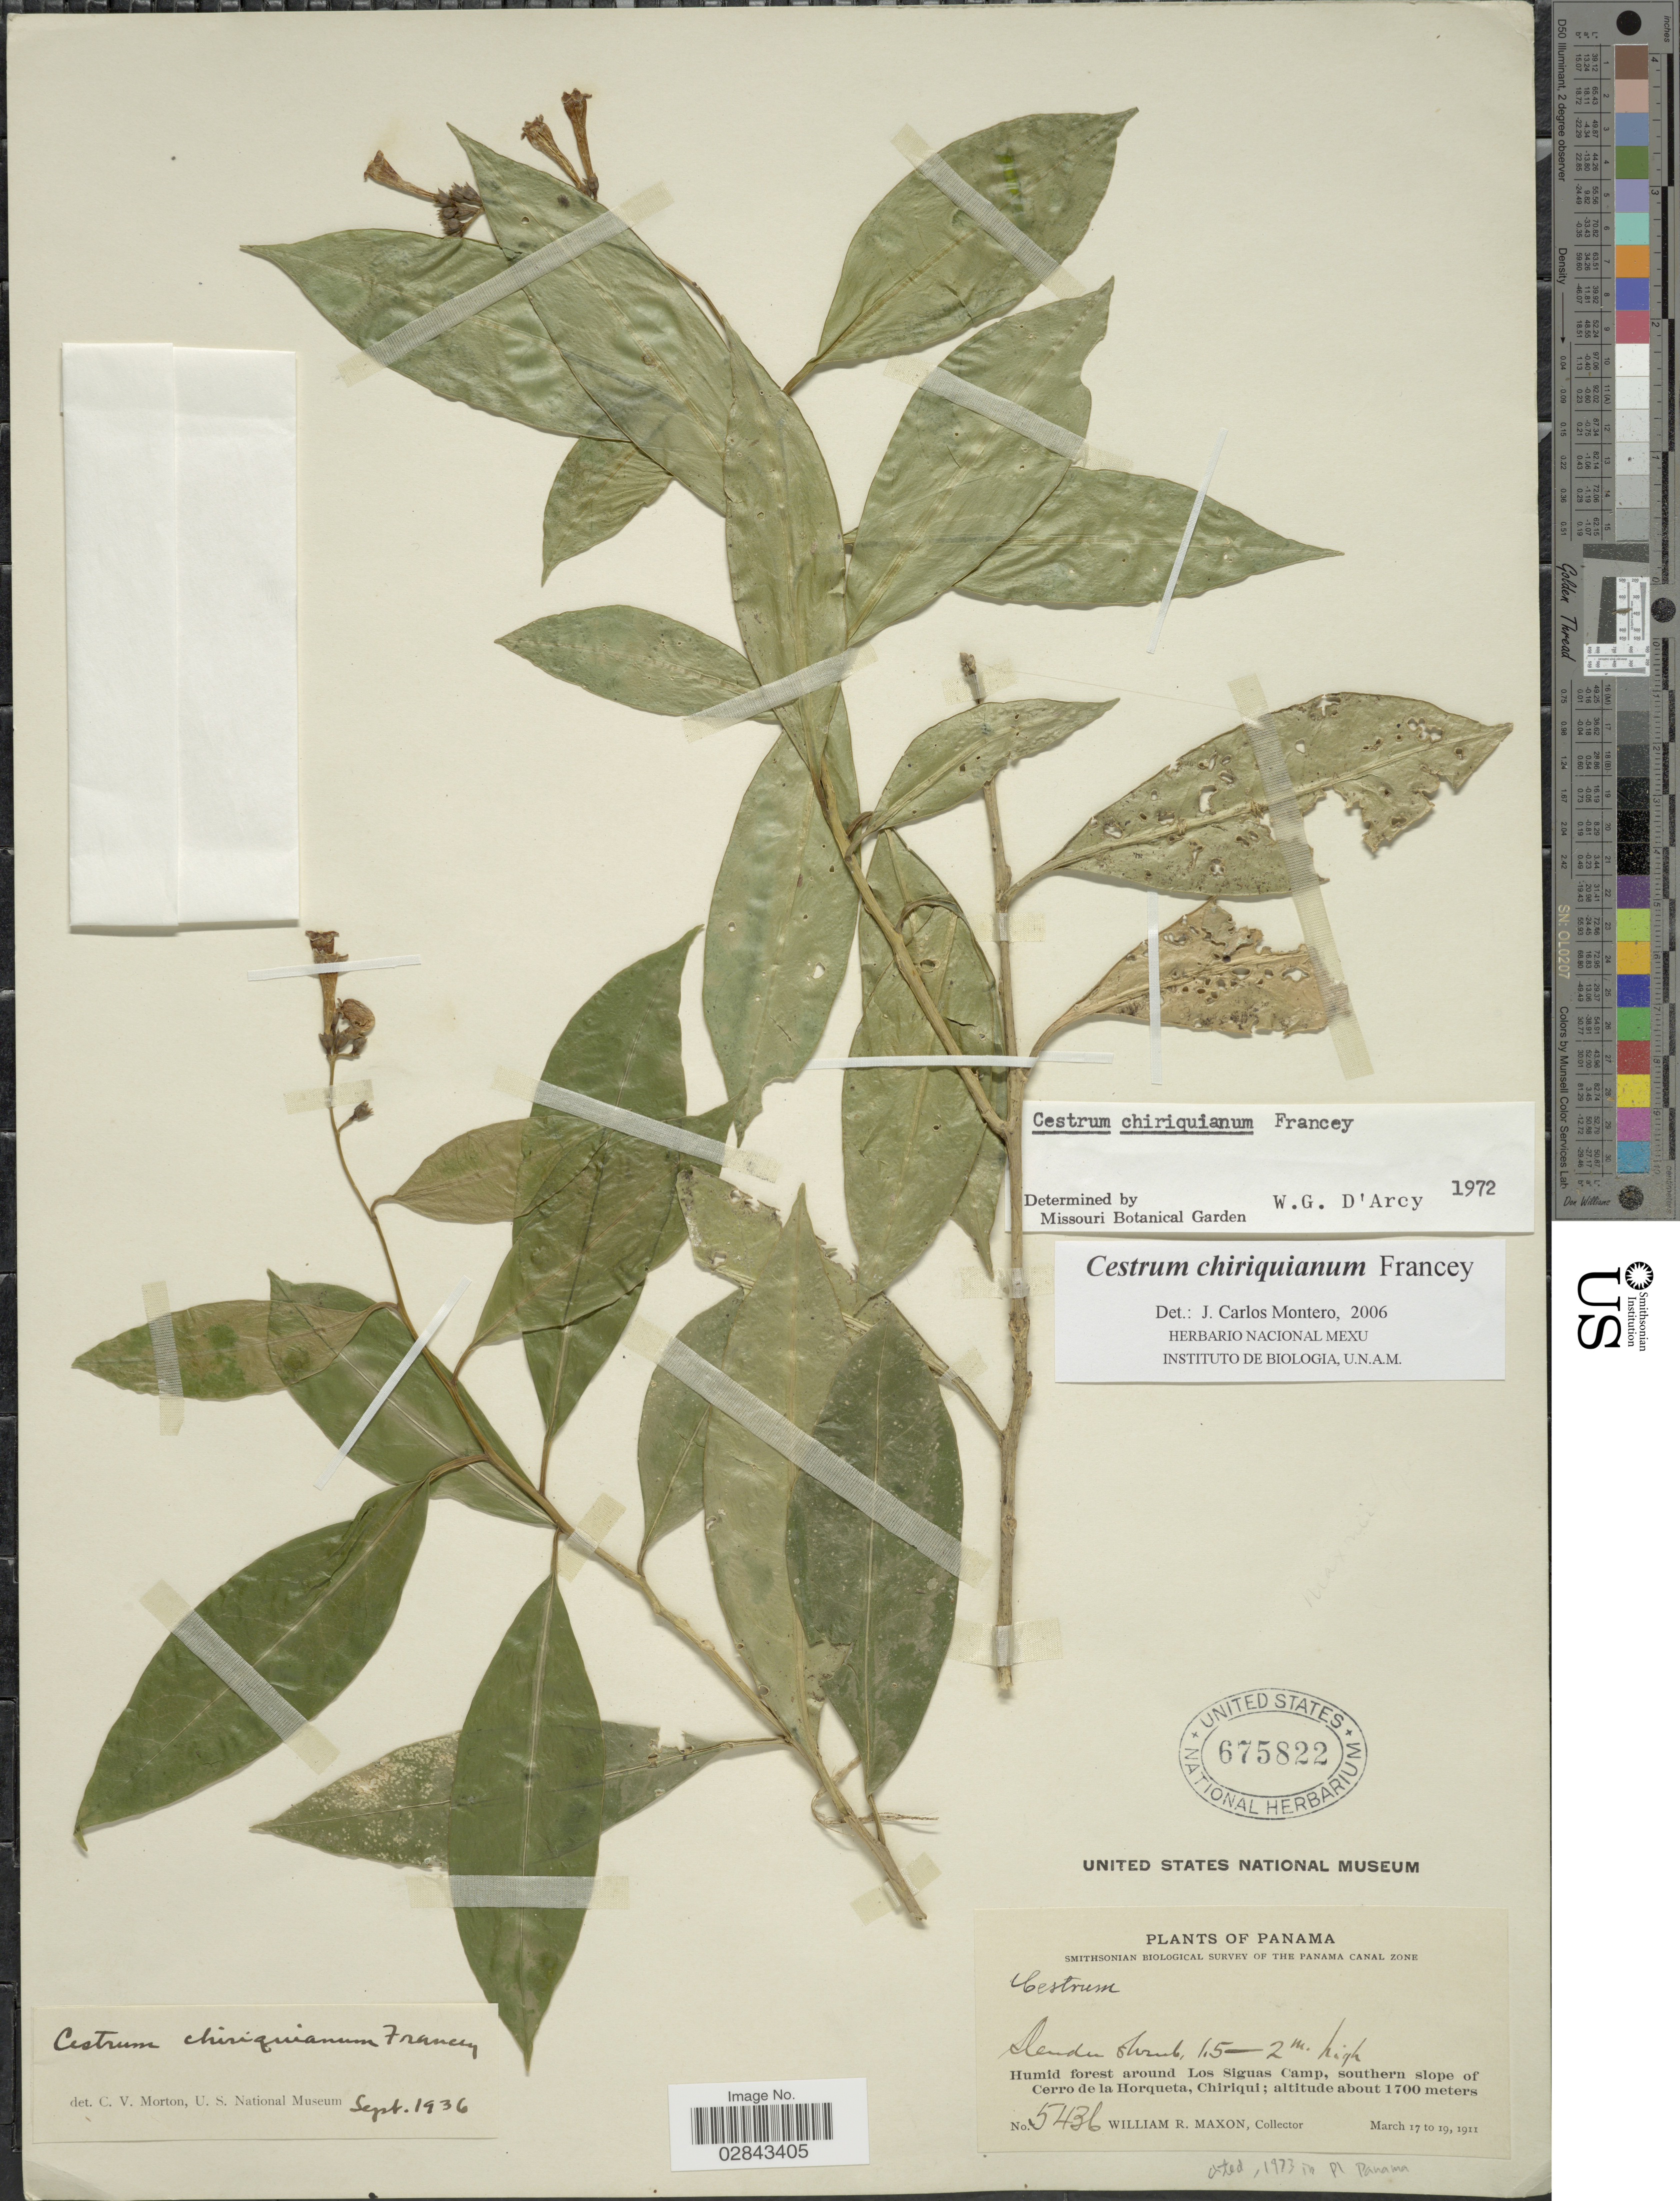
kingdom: Plantae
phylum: Tracheophyta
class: Magnoliopsida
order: Solanales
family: Solanaceae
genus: Cestrum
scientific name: Cestrum chiriquianum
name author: Francey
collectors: W. R. Maxon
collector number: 5436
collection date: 1911-03-17/1911-03-19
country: Panama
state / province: Chiriqui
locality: Humid forest around Los Siguas Camp, southern slope of Cerro de la Horqueta, Chiriqui.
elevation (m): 1700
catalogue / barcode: US 675822